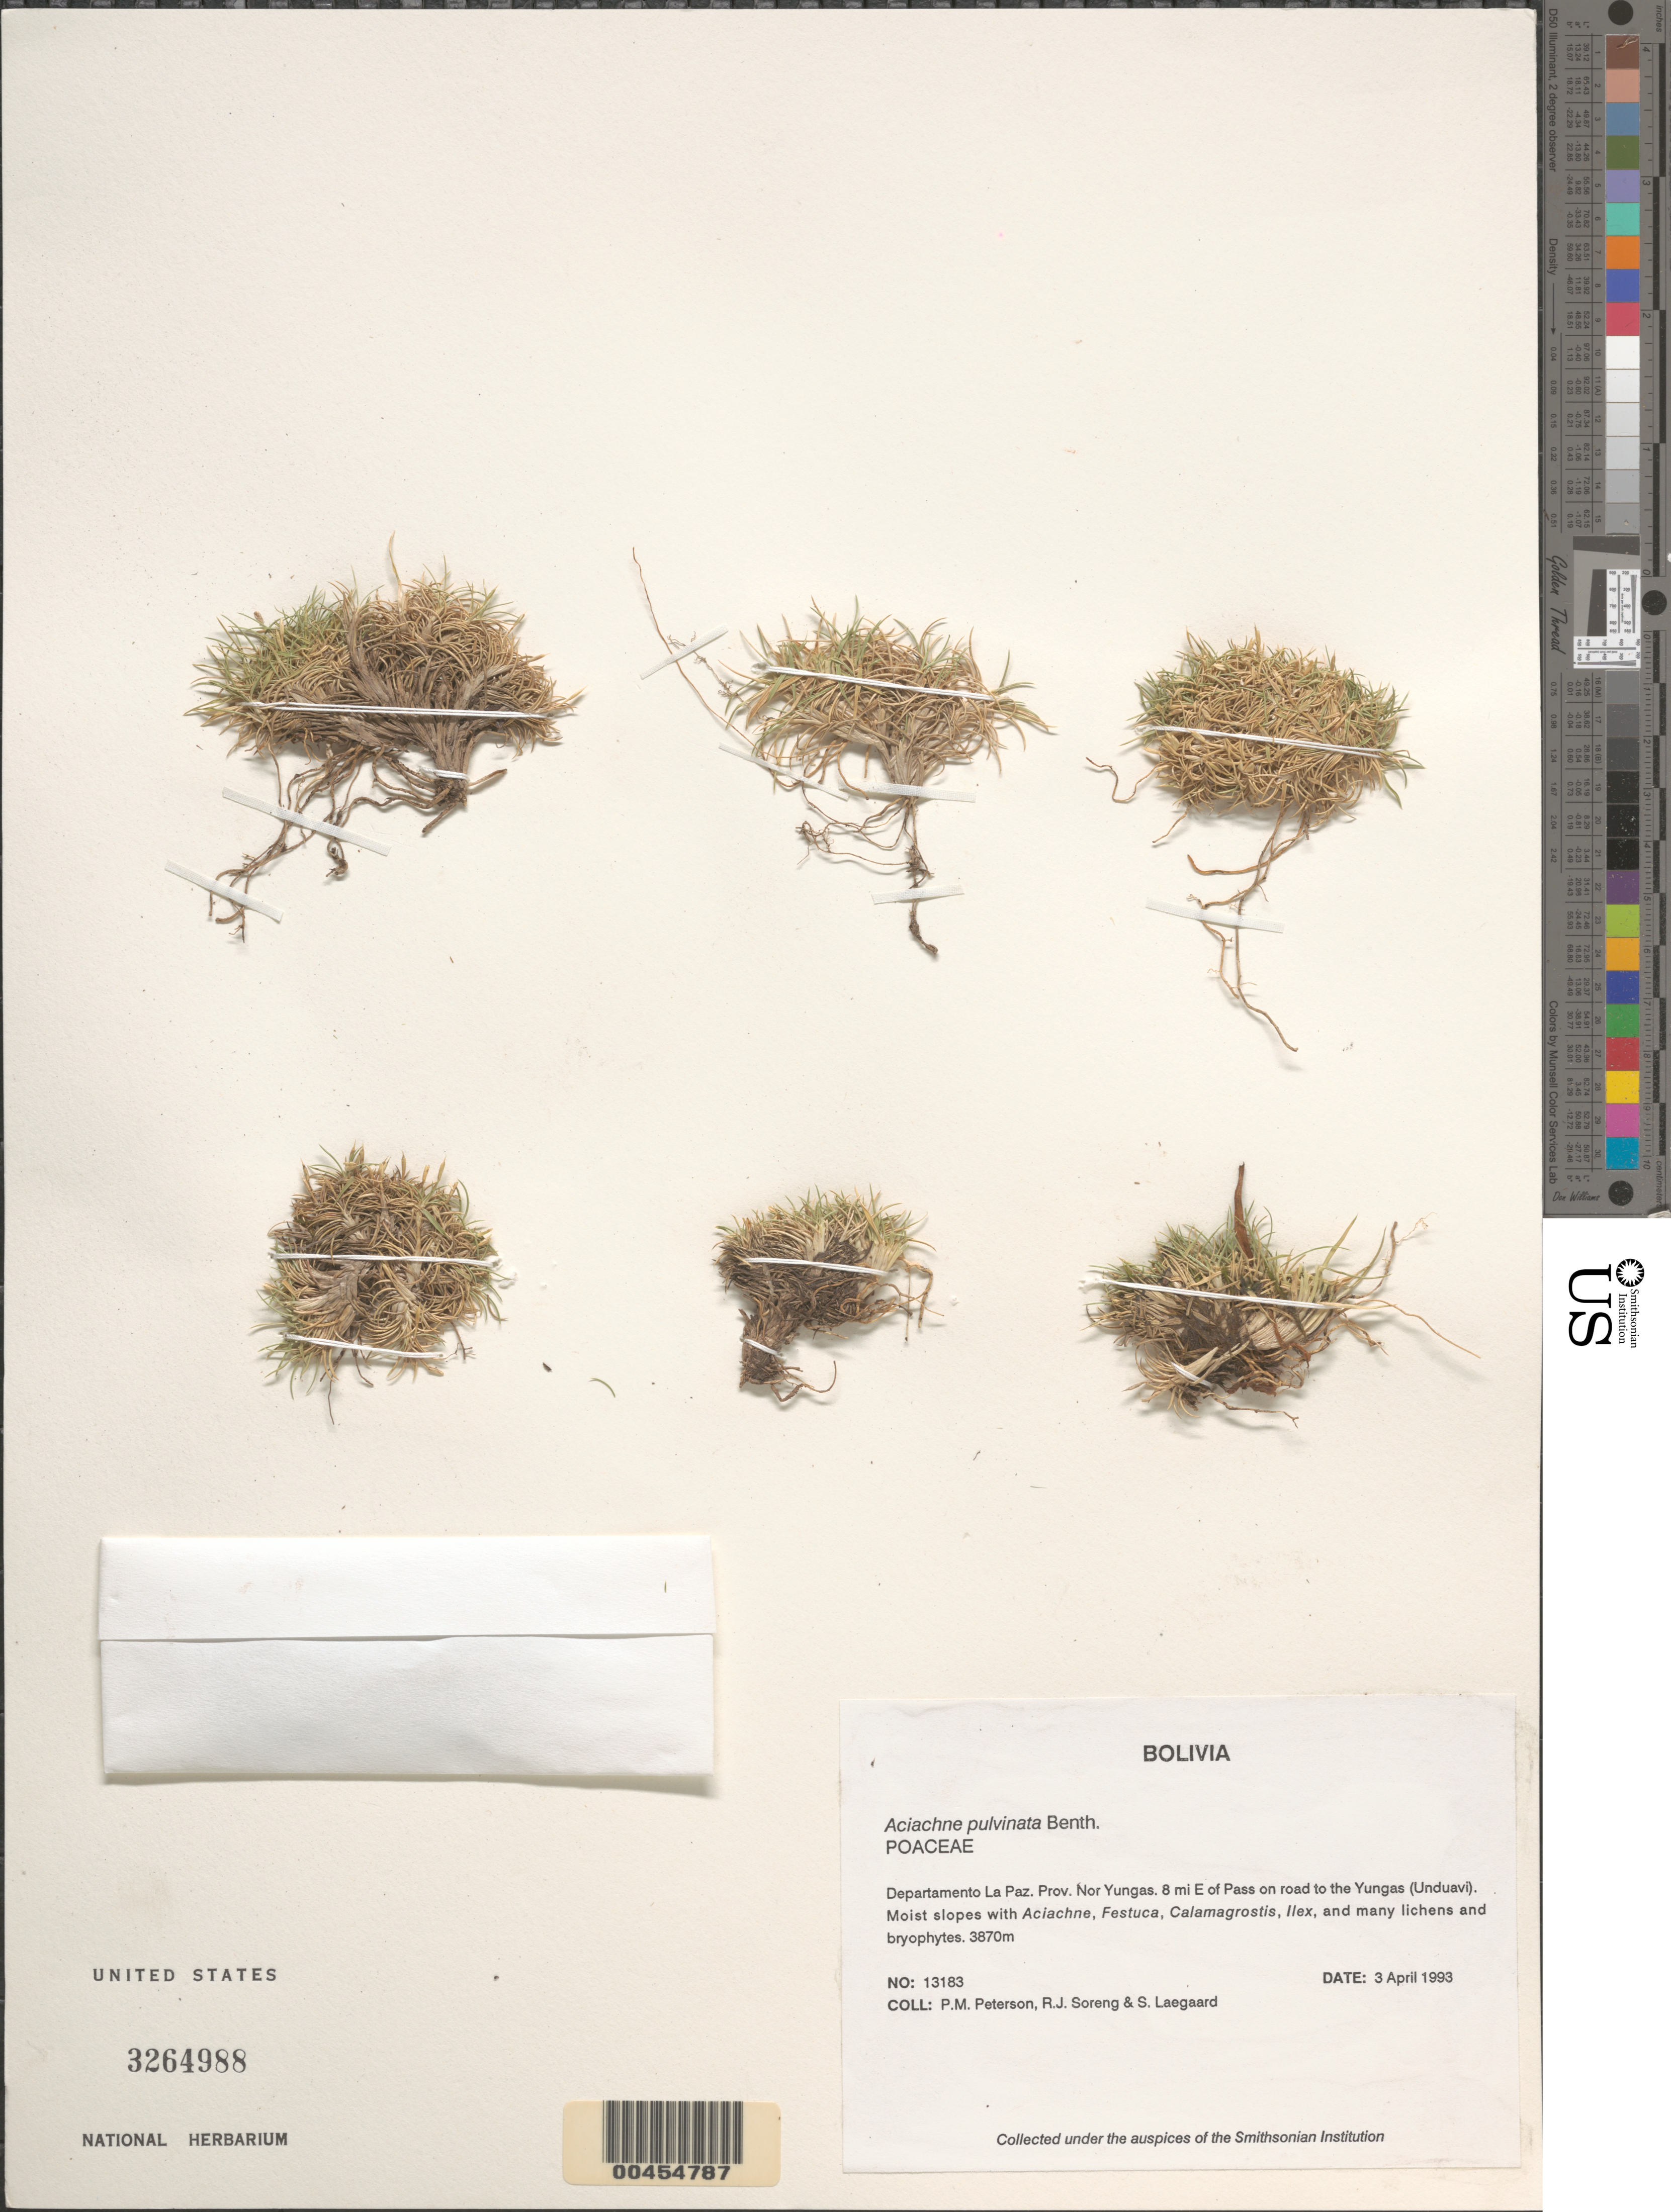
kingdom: Plantae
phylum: Tracheophyta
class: Liliopsida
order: Poales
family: Poaceae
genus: Aciachne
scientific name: Aciachne pulvinata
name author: Benth.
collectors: P. M. Peterson, R. J. Soreng & S. Lægaard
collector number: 13183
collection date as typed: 03 Apr 1993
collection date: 1993-04-03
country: Bolivia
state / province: La Paz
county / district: Nor Yungas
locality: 8 mi E of Pass on road to the Yungas (Unduavi).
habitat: Moist slopes with Aciachne, Festuca, Calamagrostis, Ilex, and many lichens and bryophytes.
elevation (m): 3870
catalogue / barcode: US 3264988